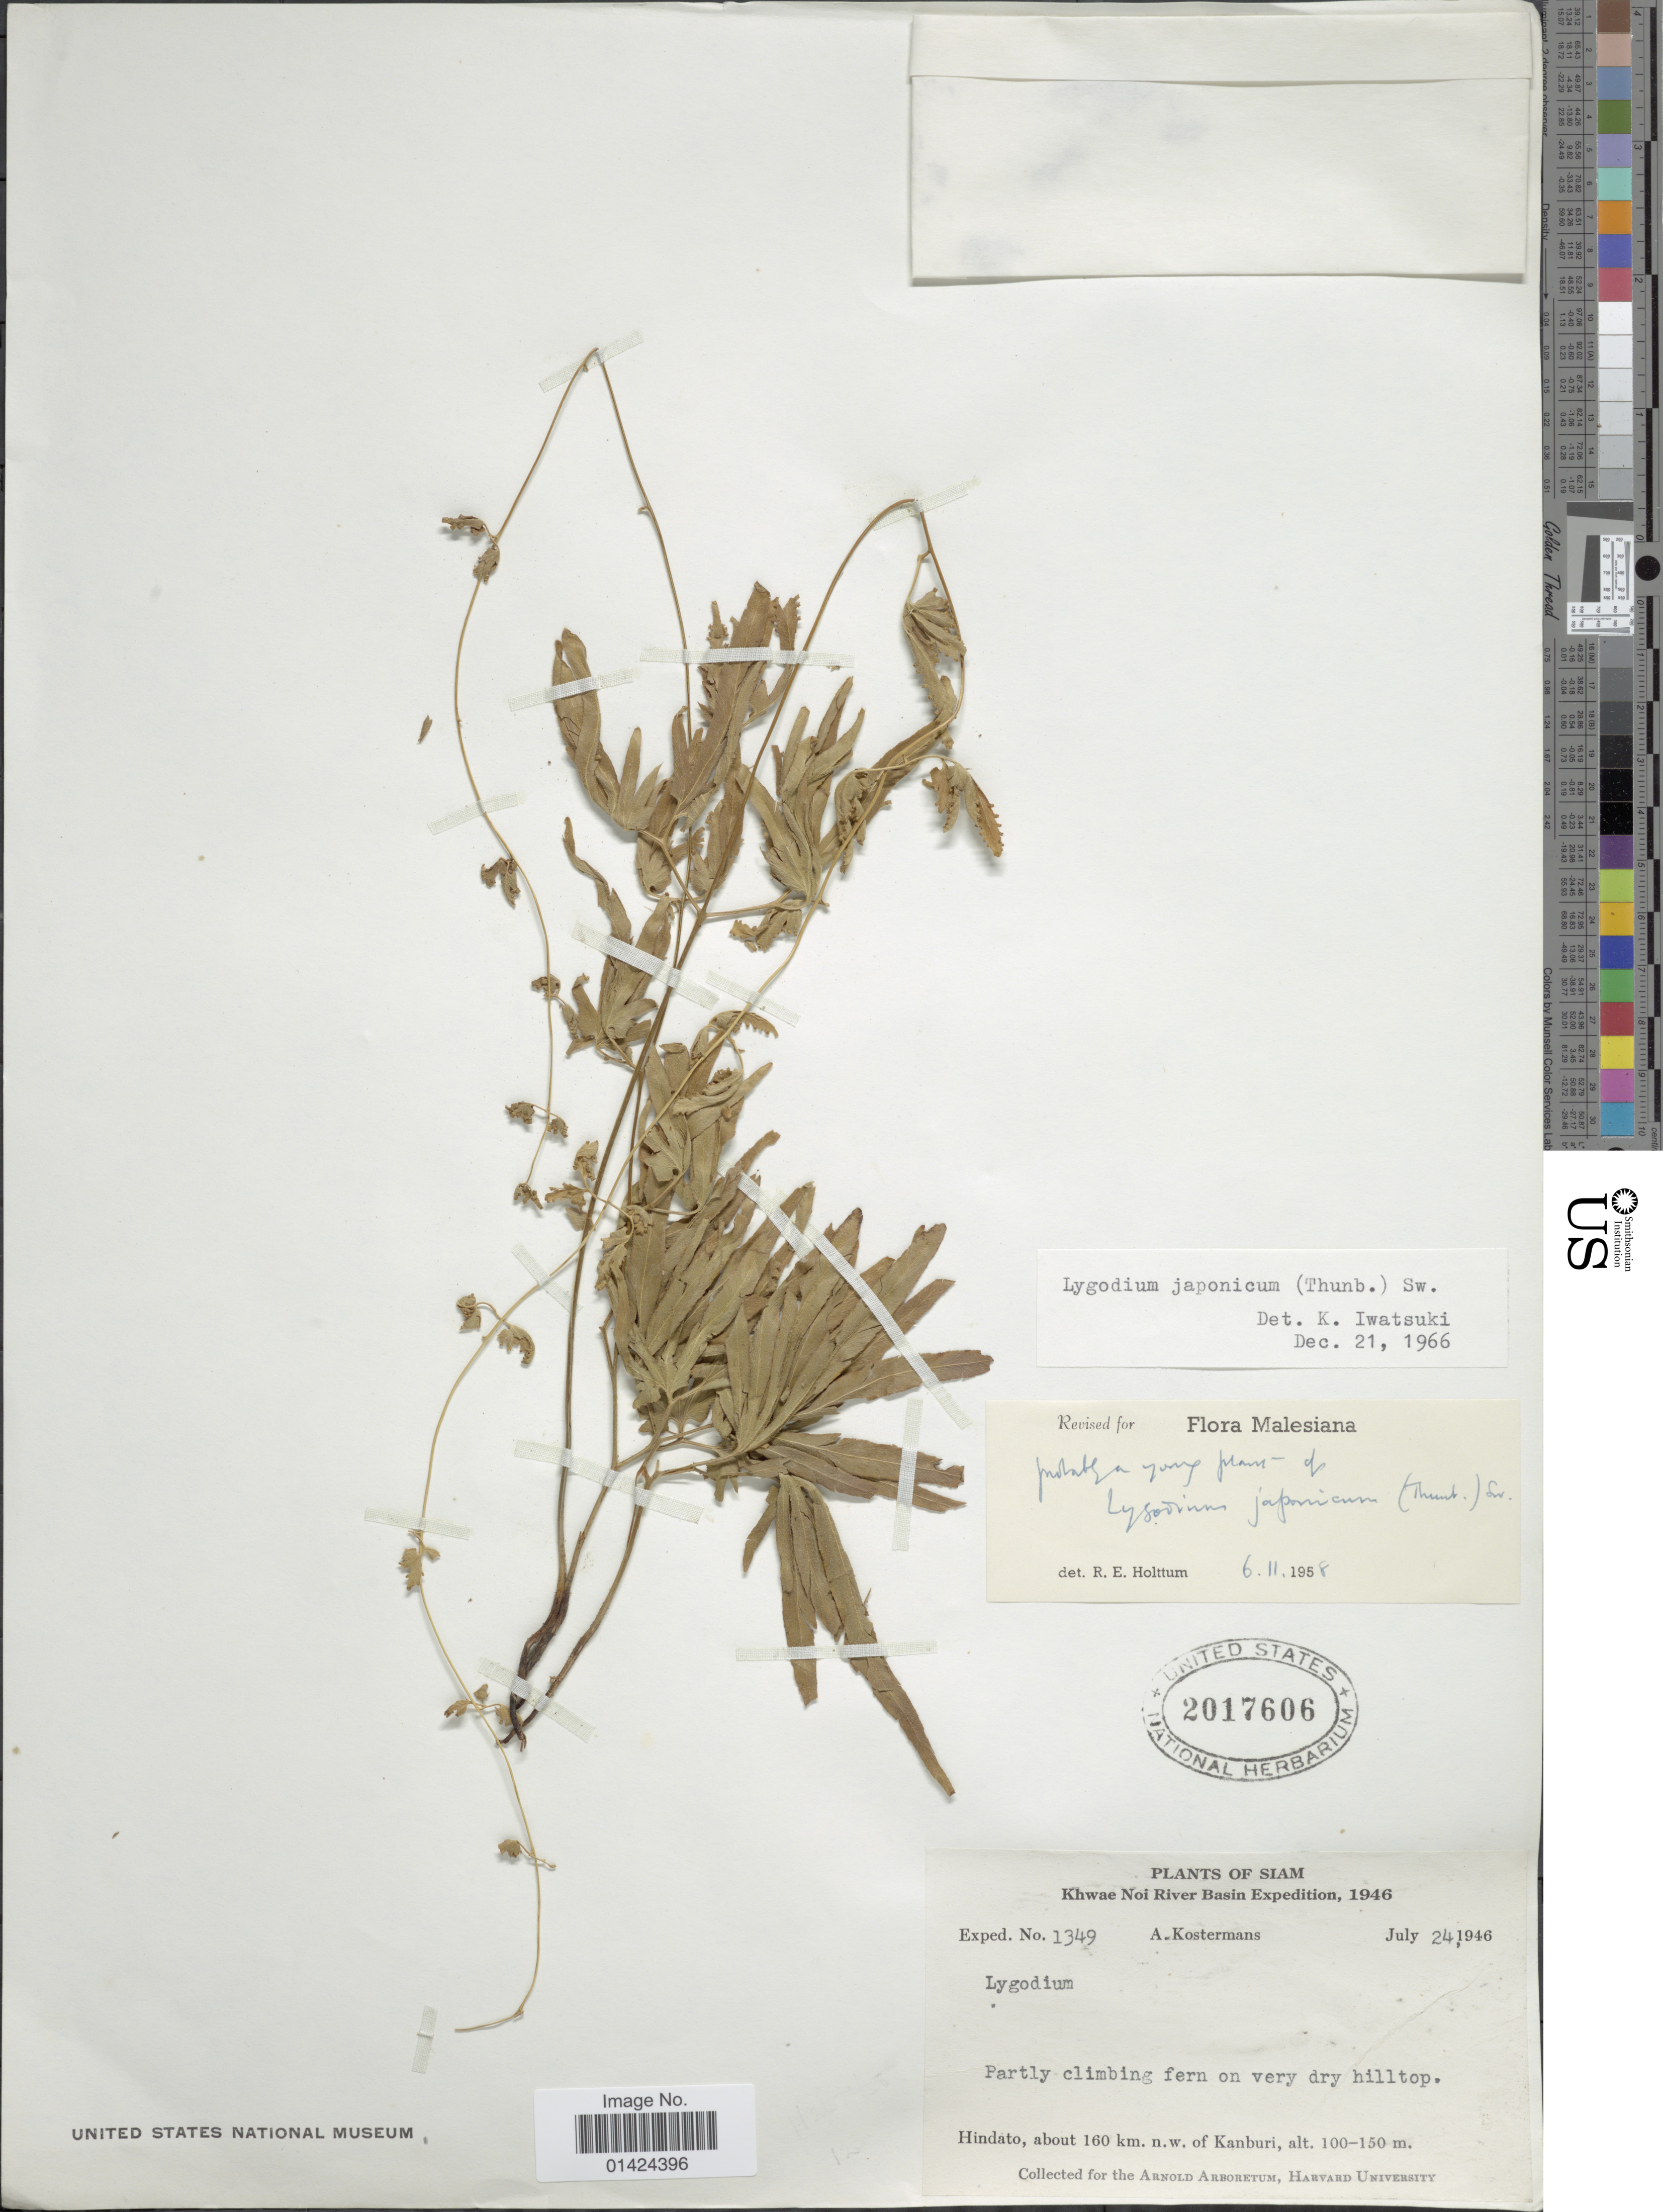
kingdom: Plantae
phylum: Tracheophyta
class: Polypodiopsida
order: Schizaeales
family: Lygodiaceae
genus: Lygodium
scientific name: Lygodium japonicum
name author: (Thunb.) Sw.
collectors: A. J. G. Kostermans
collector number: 1349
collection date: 1946-07-24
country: Thailand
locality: Siam, Khwae Noi River Basin Expedition. Hindato, about 160 km n.w. of Kanburi.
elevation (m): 100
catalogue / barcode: US 2017606